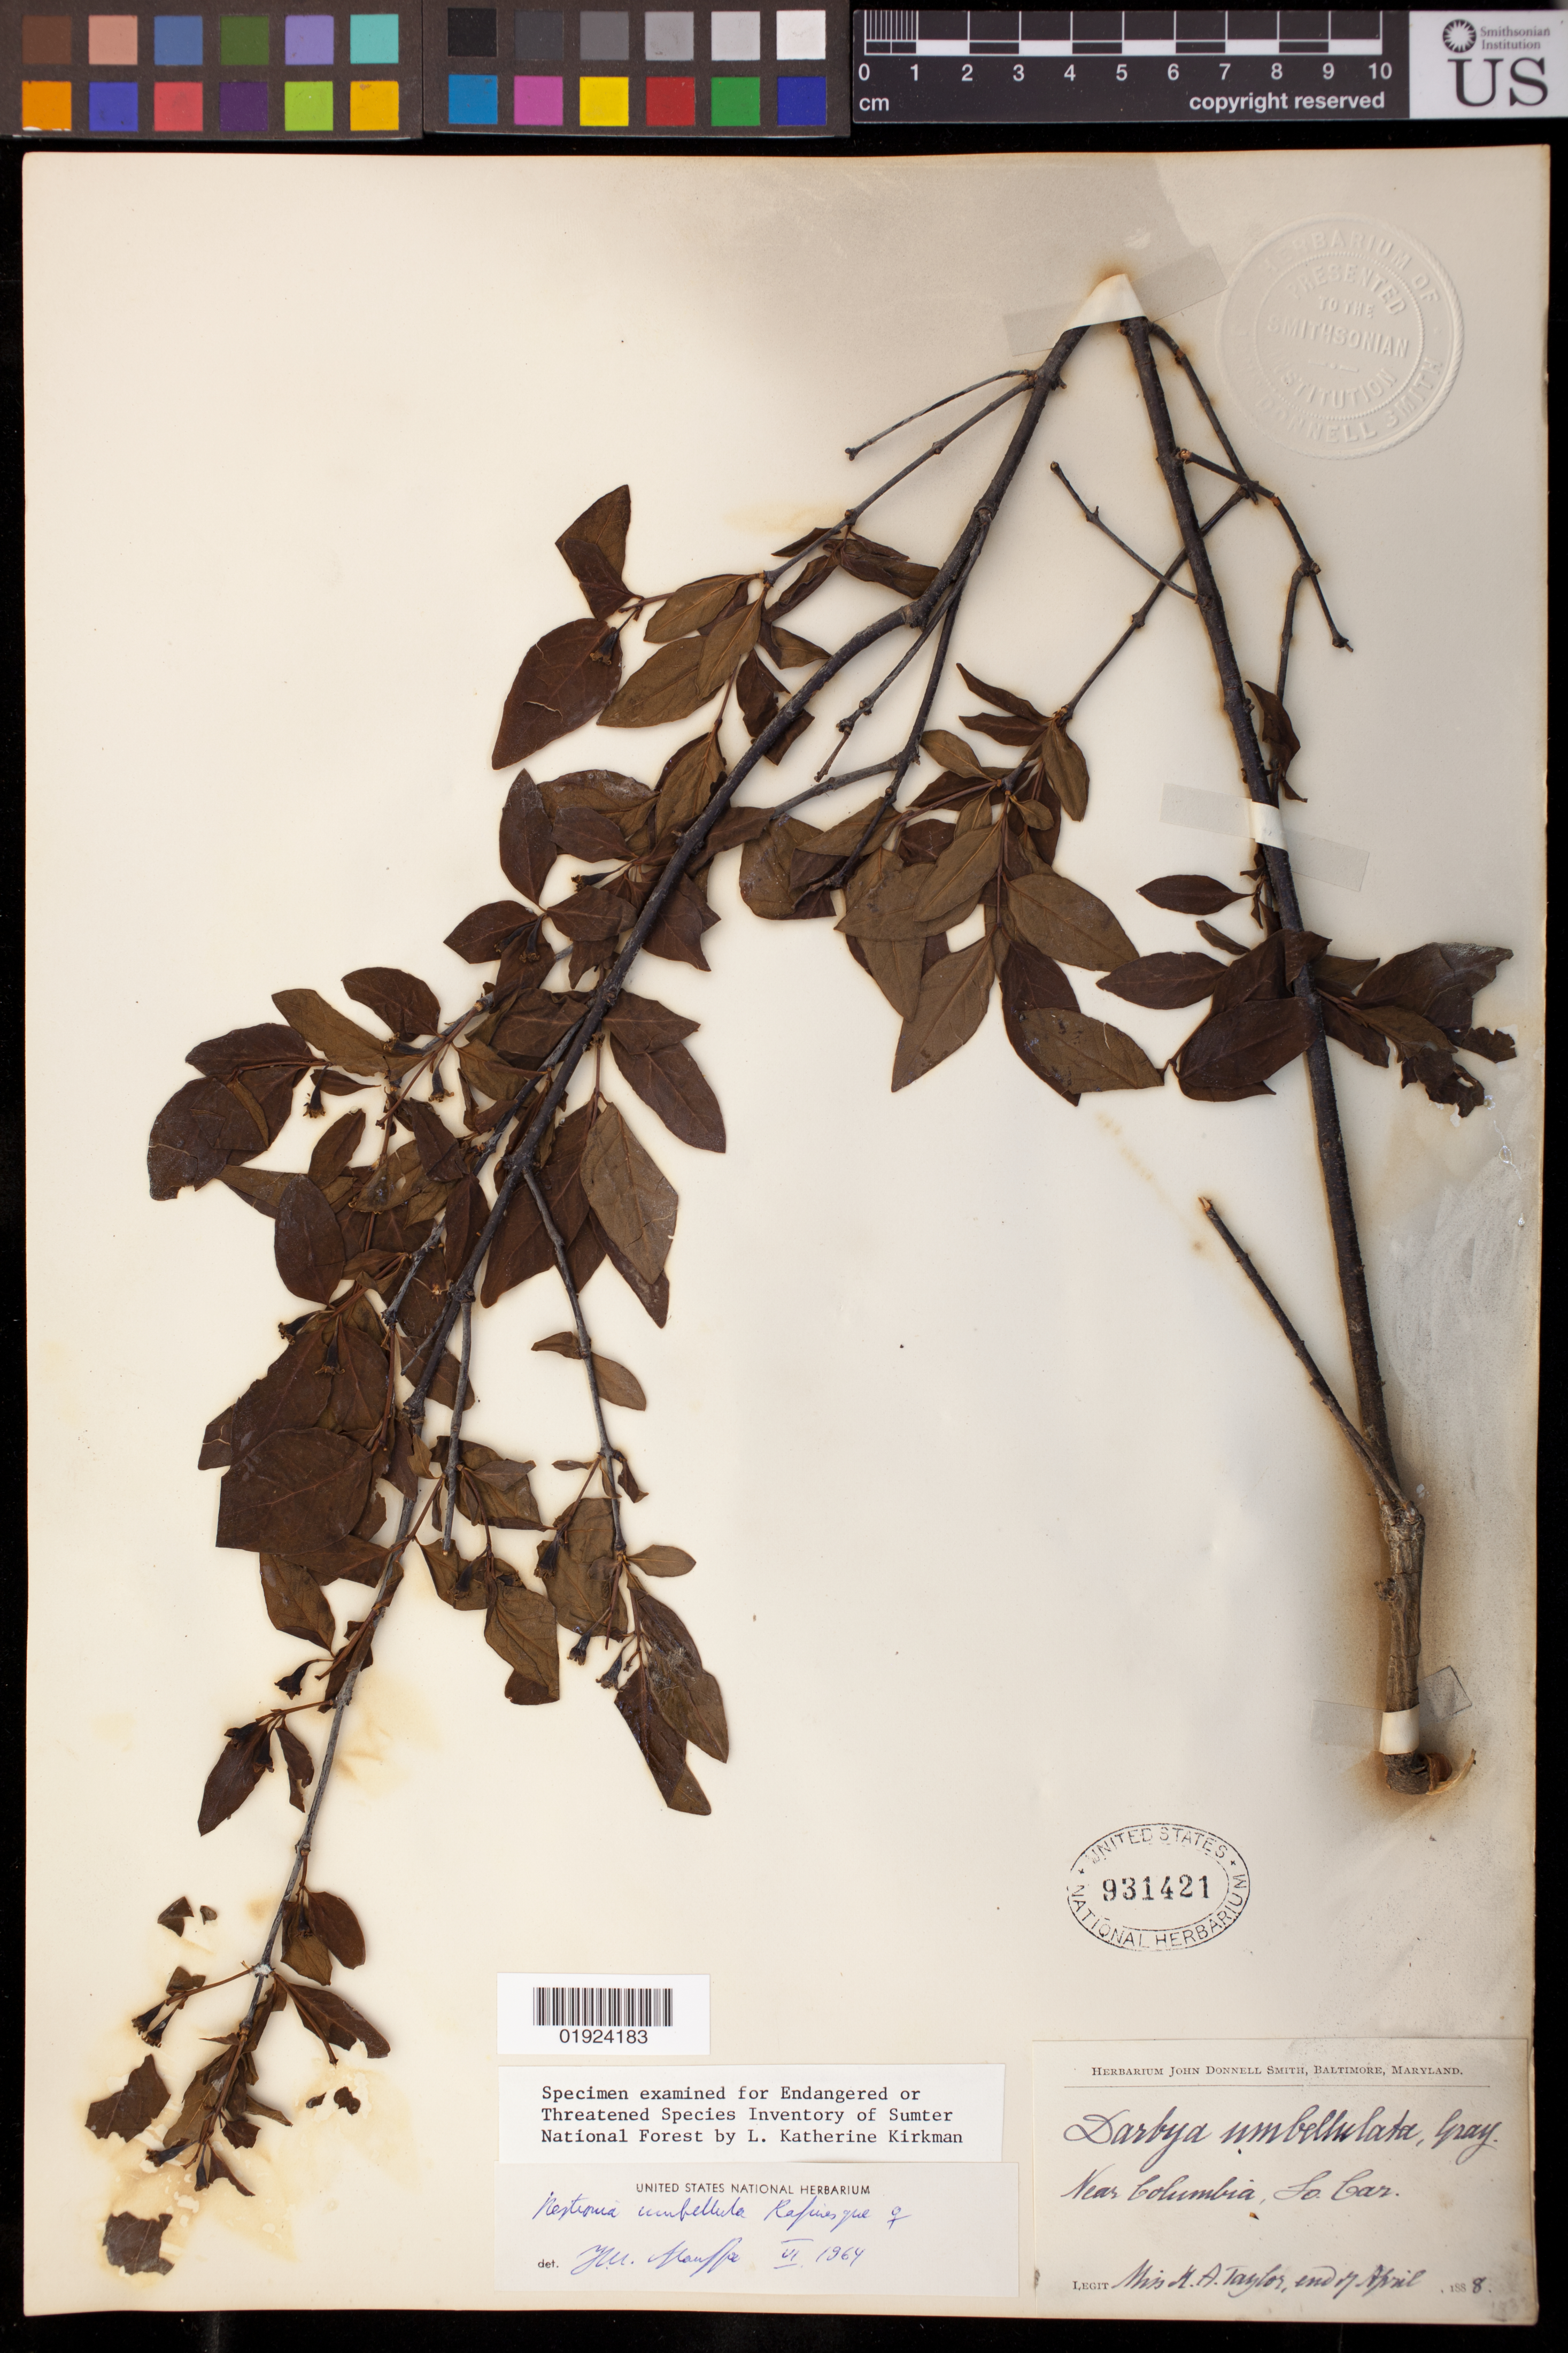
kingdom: Plantae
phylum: Tracheophyta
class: Magnoliopsida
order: Santalales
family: Santalaceae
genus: Nestronia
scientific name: Nestronia umbellula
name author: Raf.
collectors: K. A. Taylor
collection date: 1888-04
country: United States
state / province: South Carolina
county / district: Richland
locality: Near Columbia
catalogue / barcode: US 931421